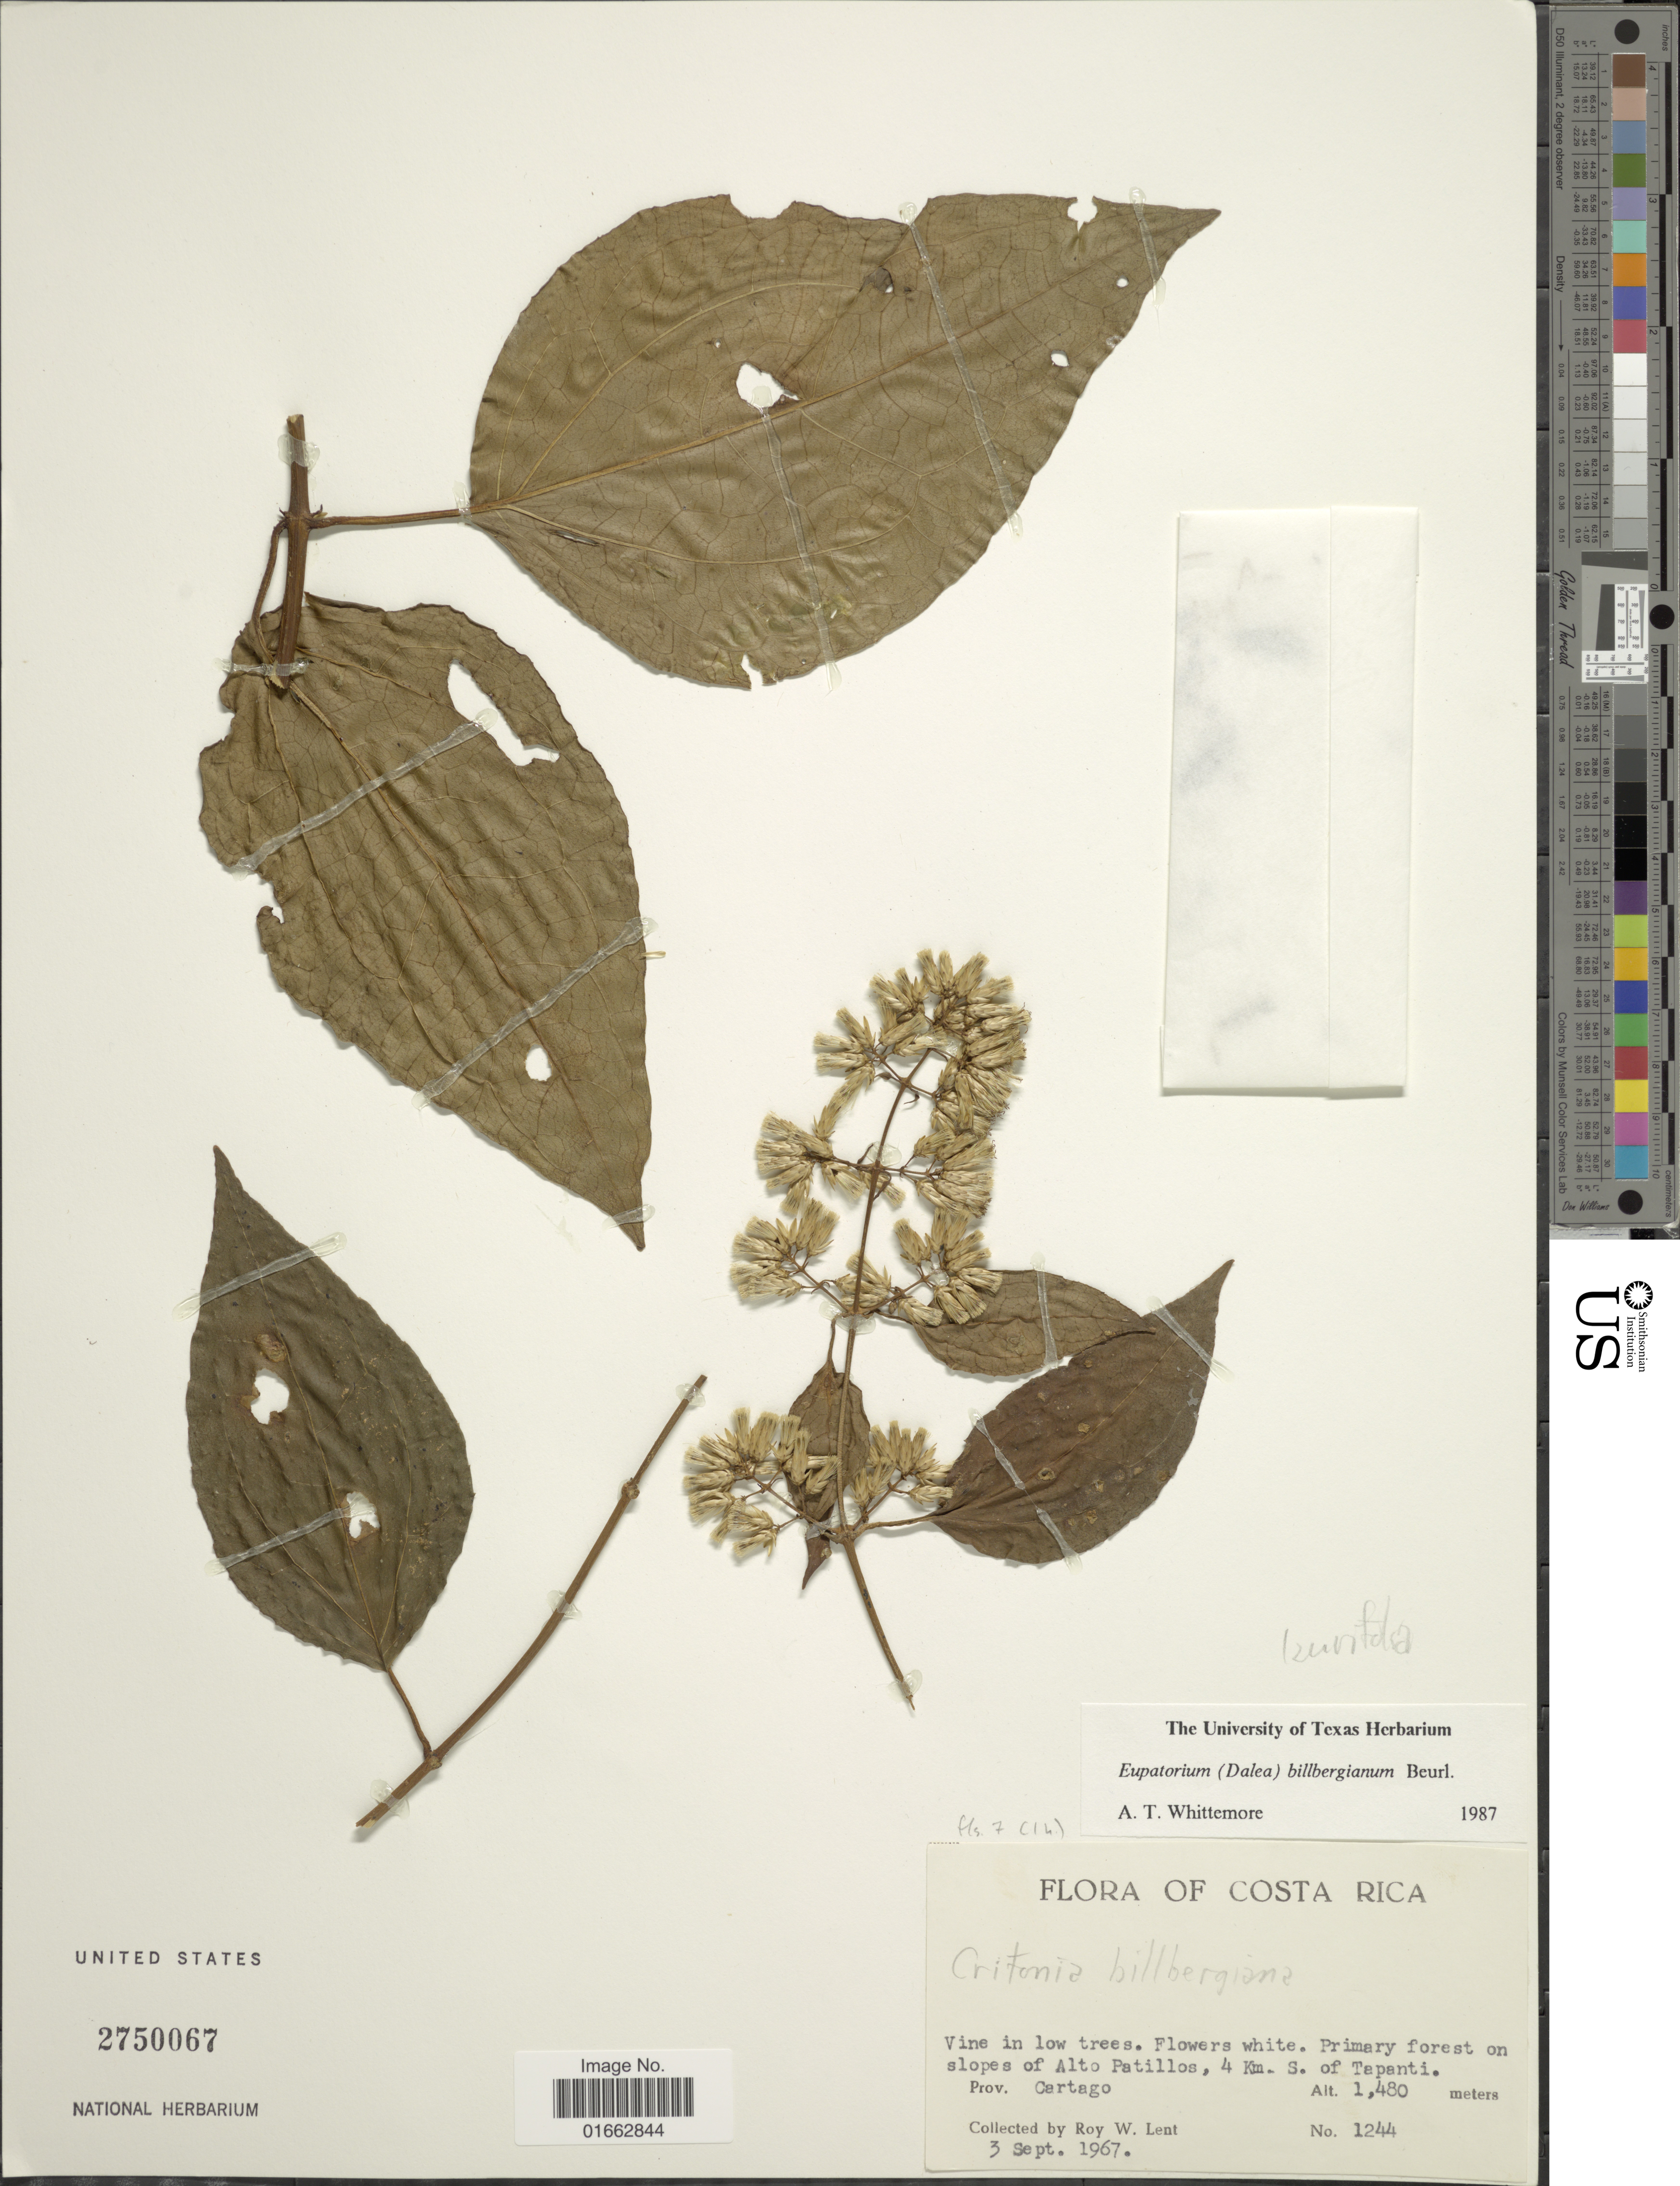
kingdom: Plantae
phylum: Tracheophyta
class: Magnoliopsida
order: Asterales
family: Asteraceae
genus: Critonia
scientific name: Critonia laurifolia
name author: (B.L. Rob.) R.M. King & H. Rob.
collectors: R. W. Lent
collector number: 1244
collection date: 1967-09-03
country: Costa Rica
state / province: Cartago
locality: Primary forest on slopes of Alto Patillos, 4 Km. S. of Tapanti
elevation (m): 1480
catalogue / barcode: US 2750067